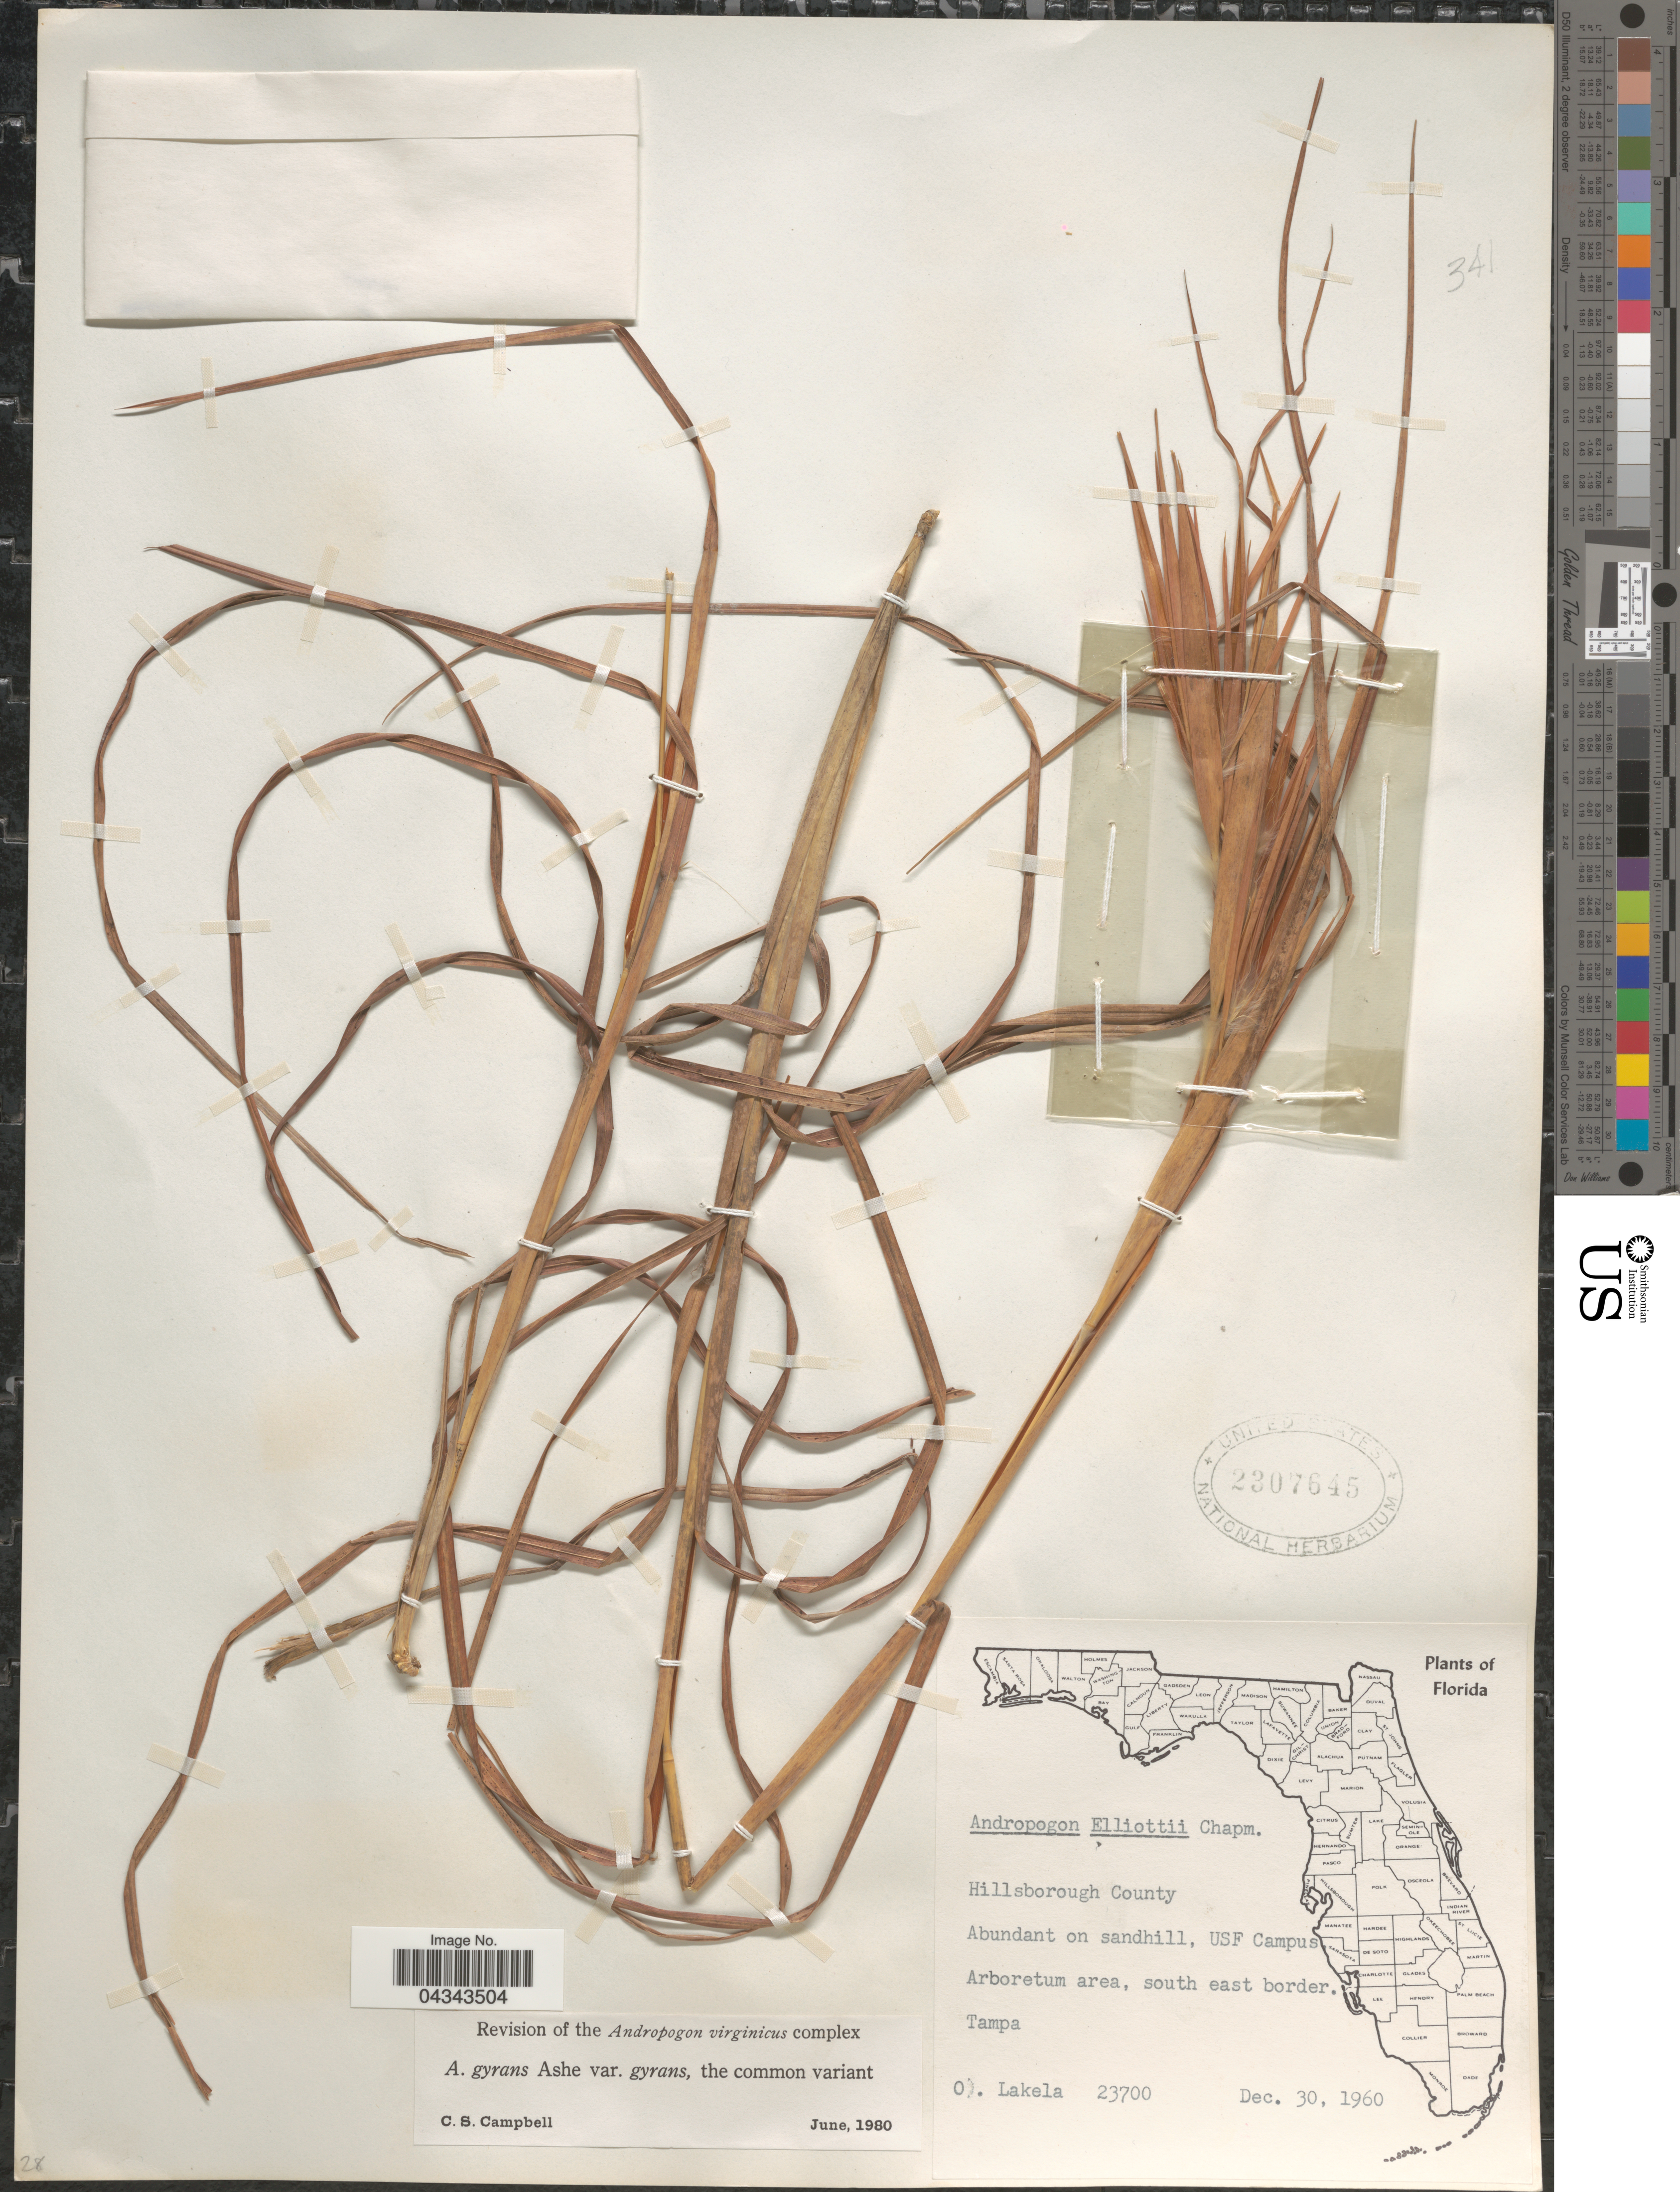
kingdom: Plantae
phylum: Tracheophyta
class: Liliopsida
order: Poales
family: Poaceae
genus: Andropogon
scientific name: Andropogon gyrans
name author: Ashe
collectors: O. Lakela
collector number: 23700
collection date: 1960-12-30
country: United States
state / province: Florida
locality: Hillsborough County. USF Campus. Arboretum area, south east border. Tampa.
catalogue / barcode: US 2307645